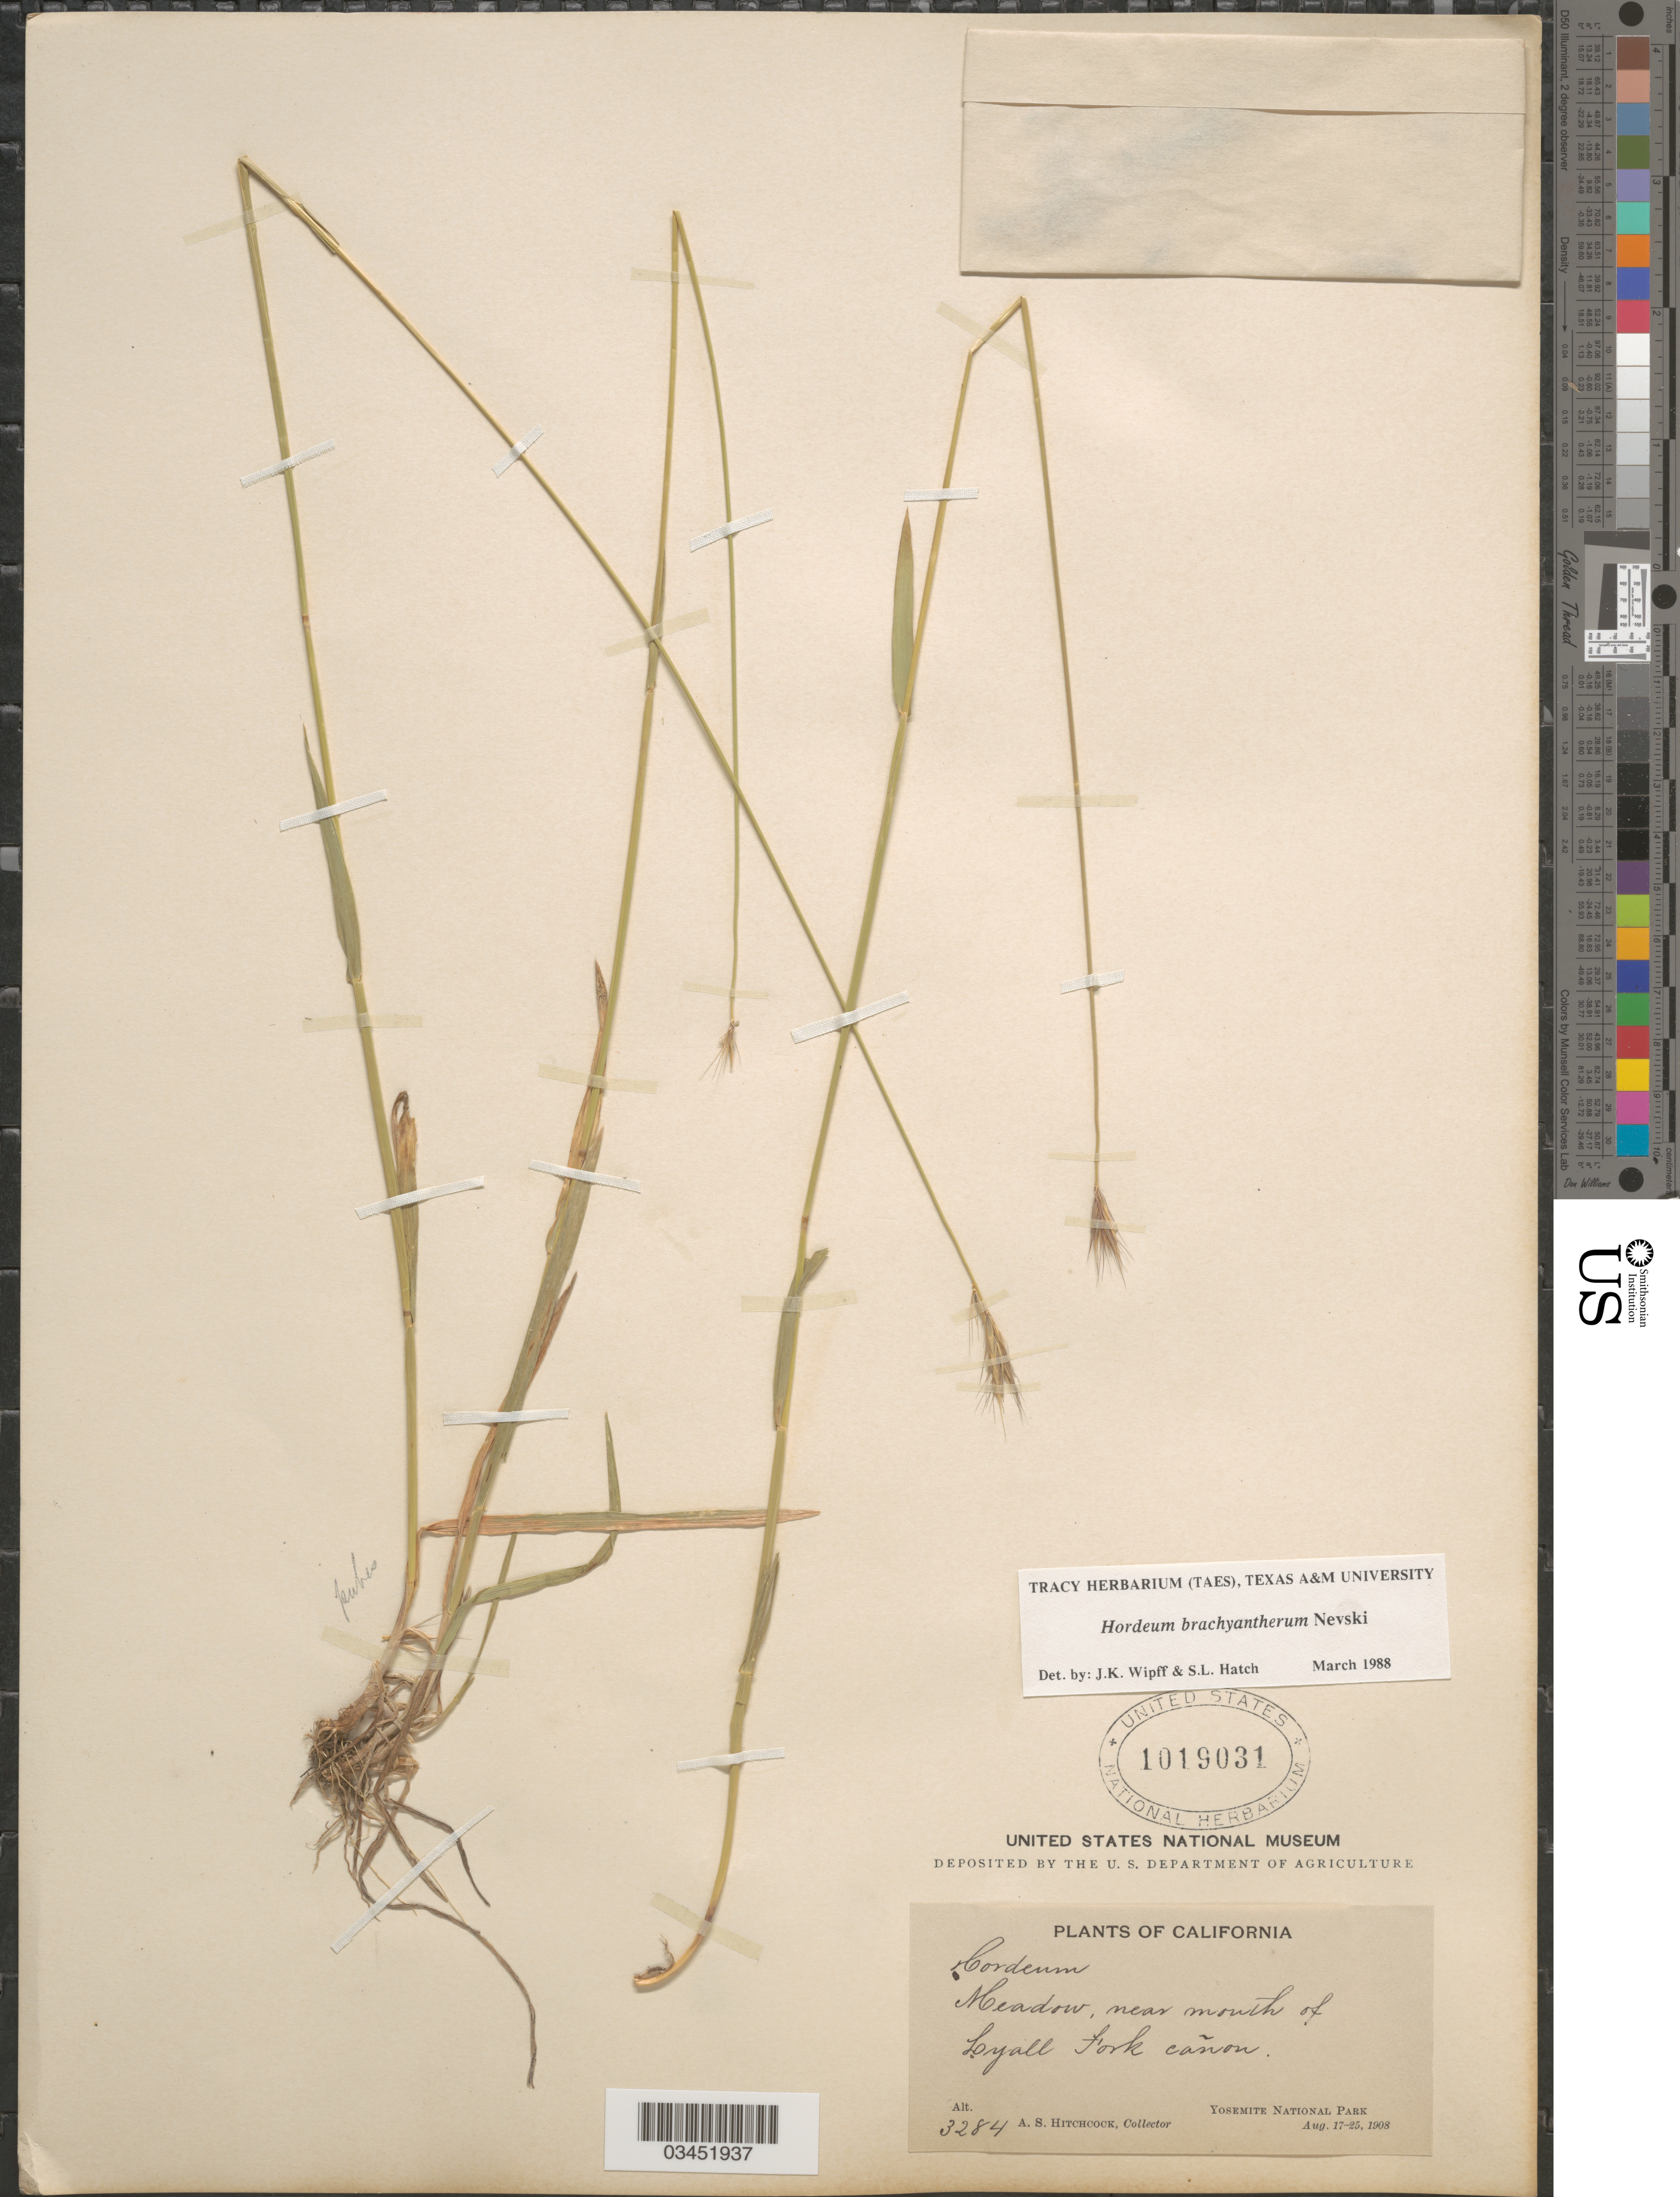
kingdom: Plantae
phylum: Tracheophyta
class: Liliopsida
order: Poales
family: Poaceae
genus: Hordeum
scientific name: Hordeum brachyantherum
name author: Nevski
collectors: A. S. Hitchcock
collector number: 3284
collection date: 1908-08-17/1908-08-25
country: United States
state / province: California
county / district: Mariposa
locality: Meadow, near mouth of Lyall Fork cañon. Yosemite National Park.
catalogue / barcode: US 1019031